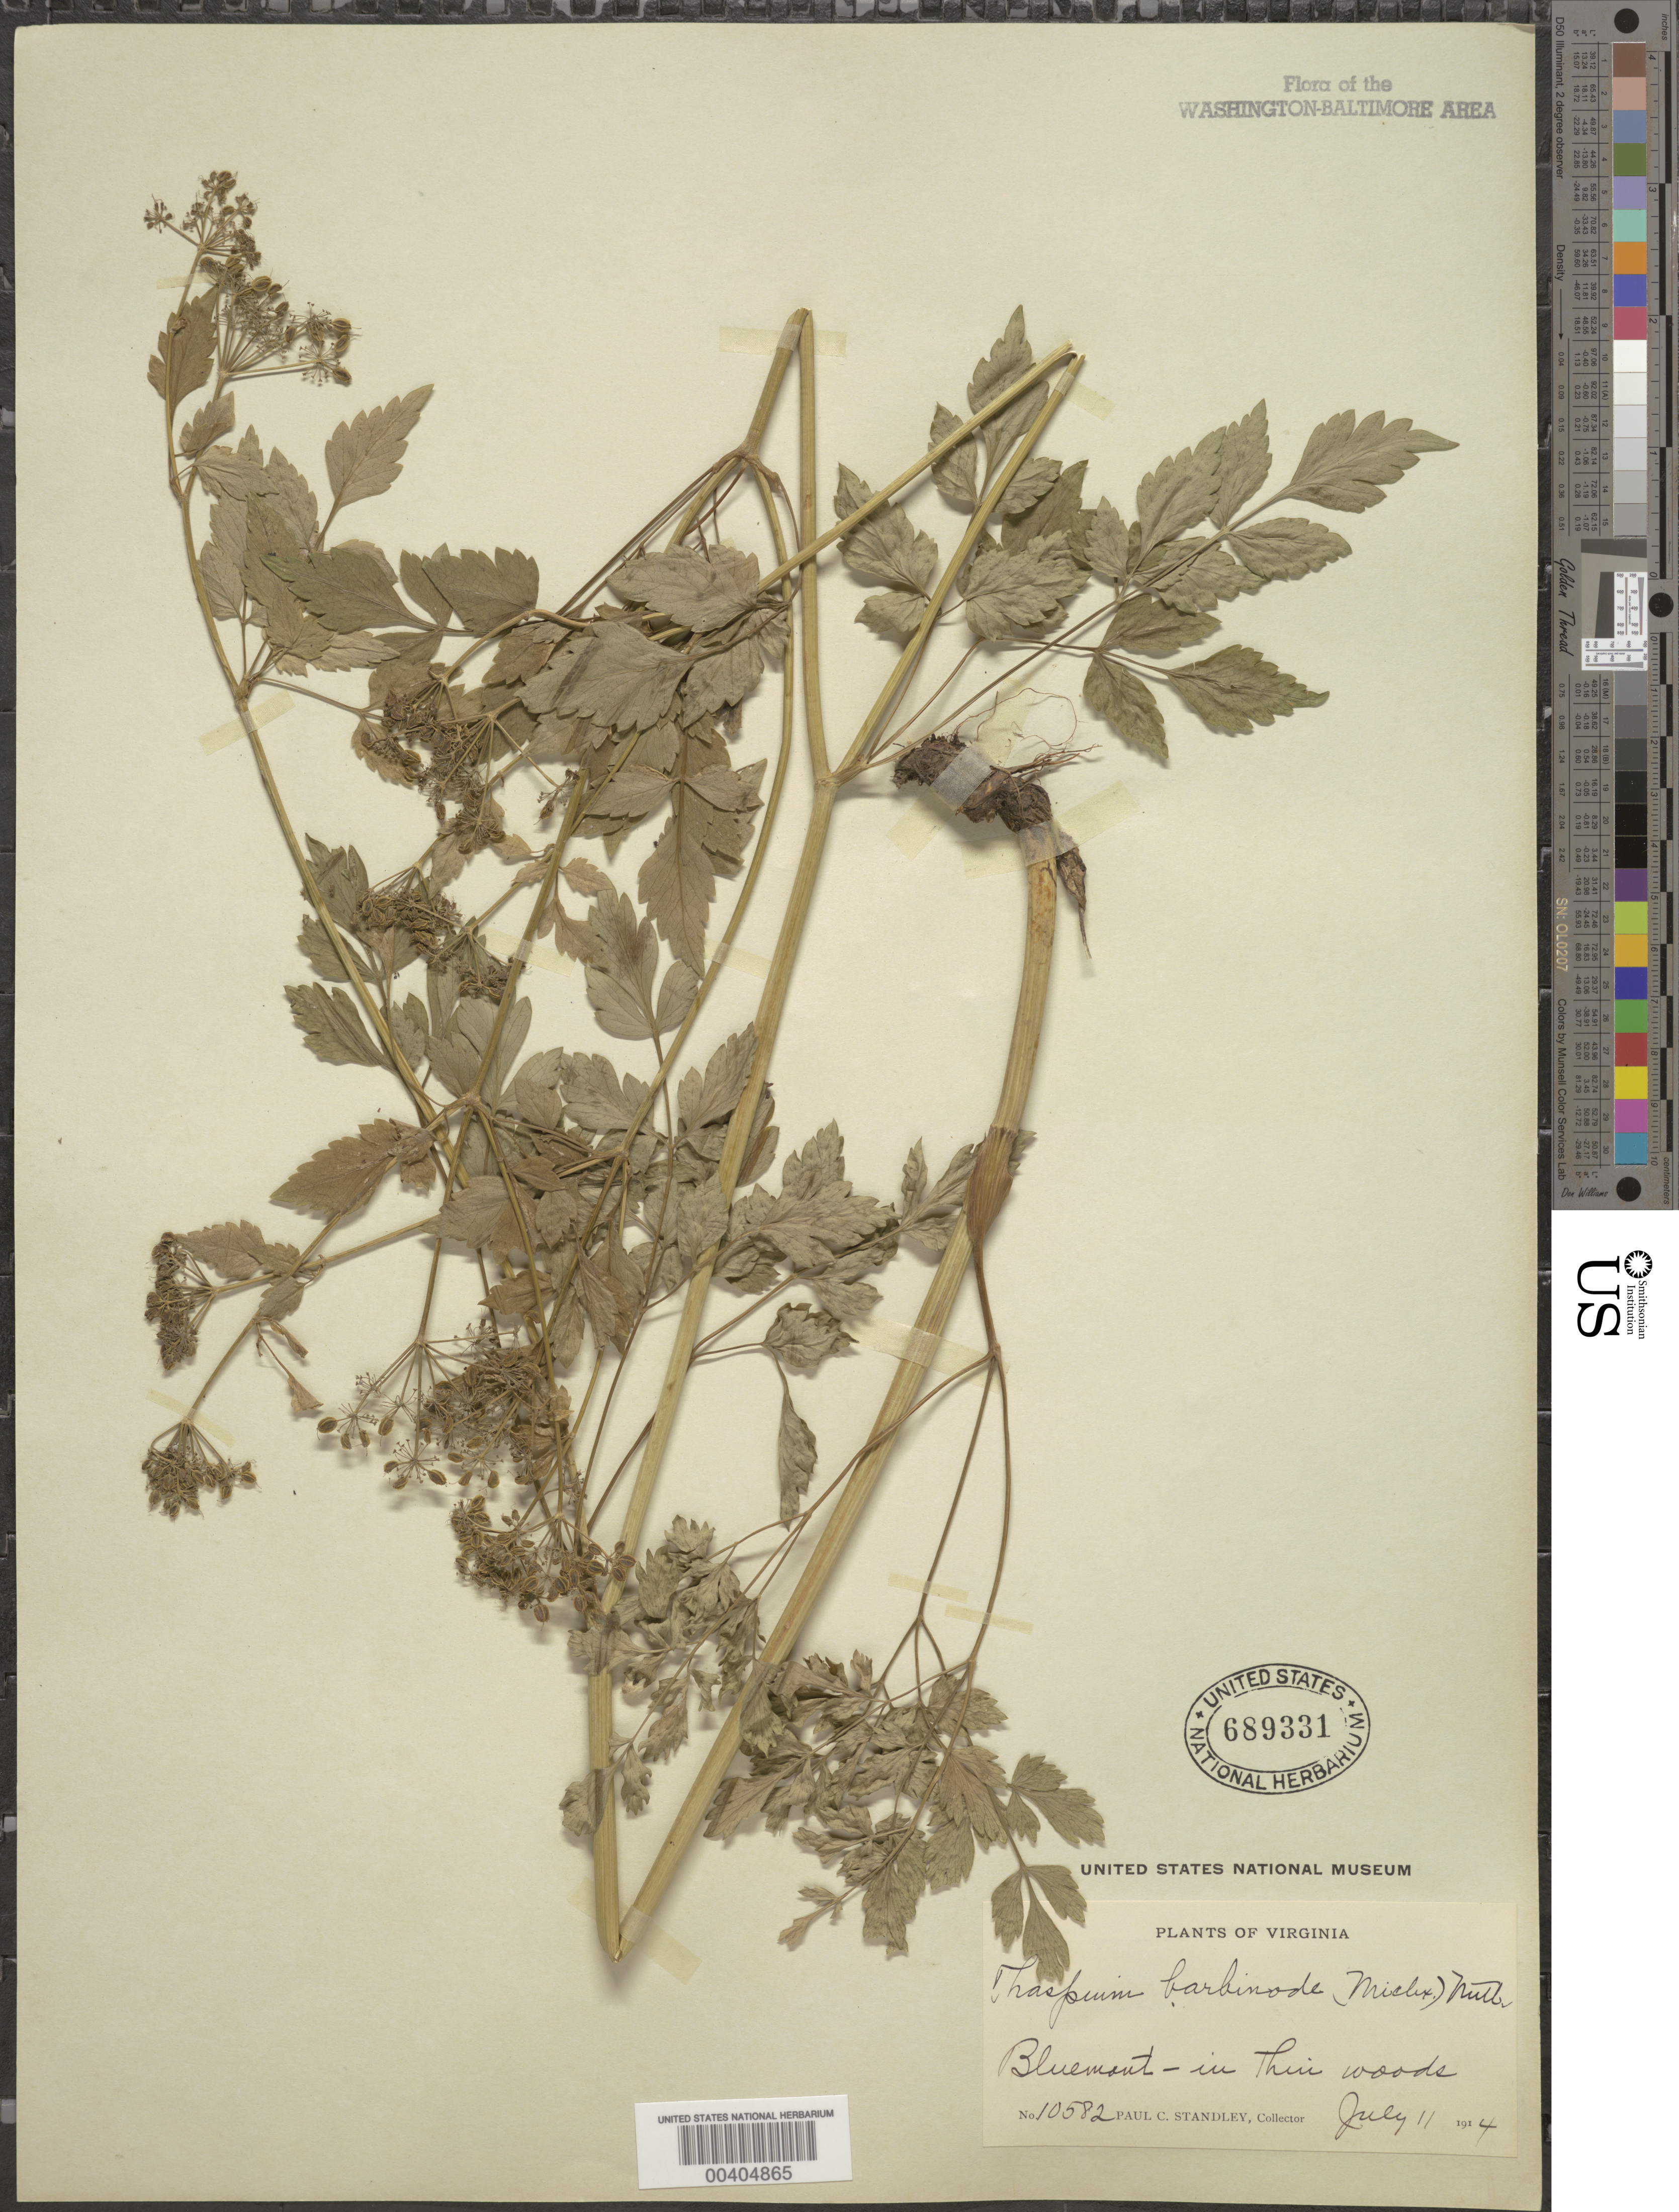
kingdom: Plantae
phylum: Tracheophyta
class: Magnoliopsida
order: Apiales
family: Apiaceae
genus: Thaspium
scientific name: Thaspium barbinode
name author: (Michx.) Nutt.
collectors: P. C. Standley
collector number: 10582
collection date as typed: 11 Jul 1914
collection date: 1914-07-11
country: United States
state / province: Virginia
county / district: Loudoun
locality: Bluemont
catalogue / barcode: US 689331